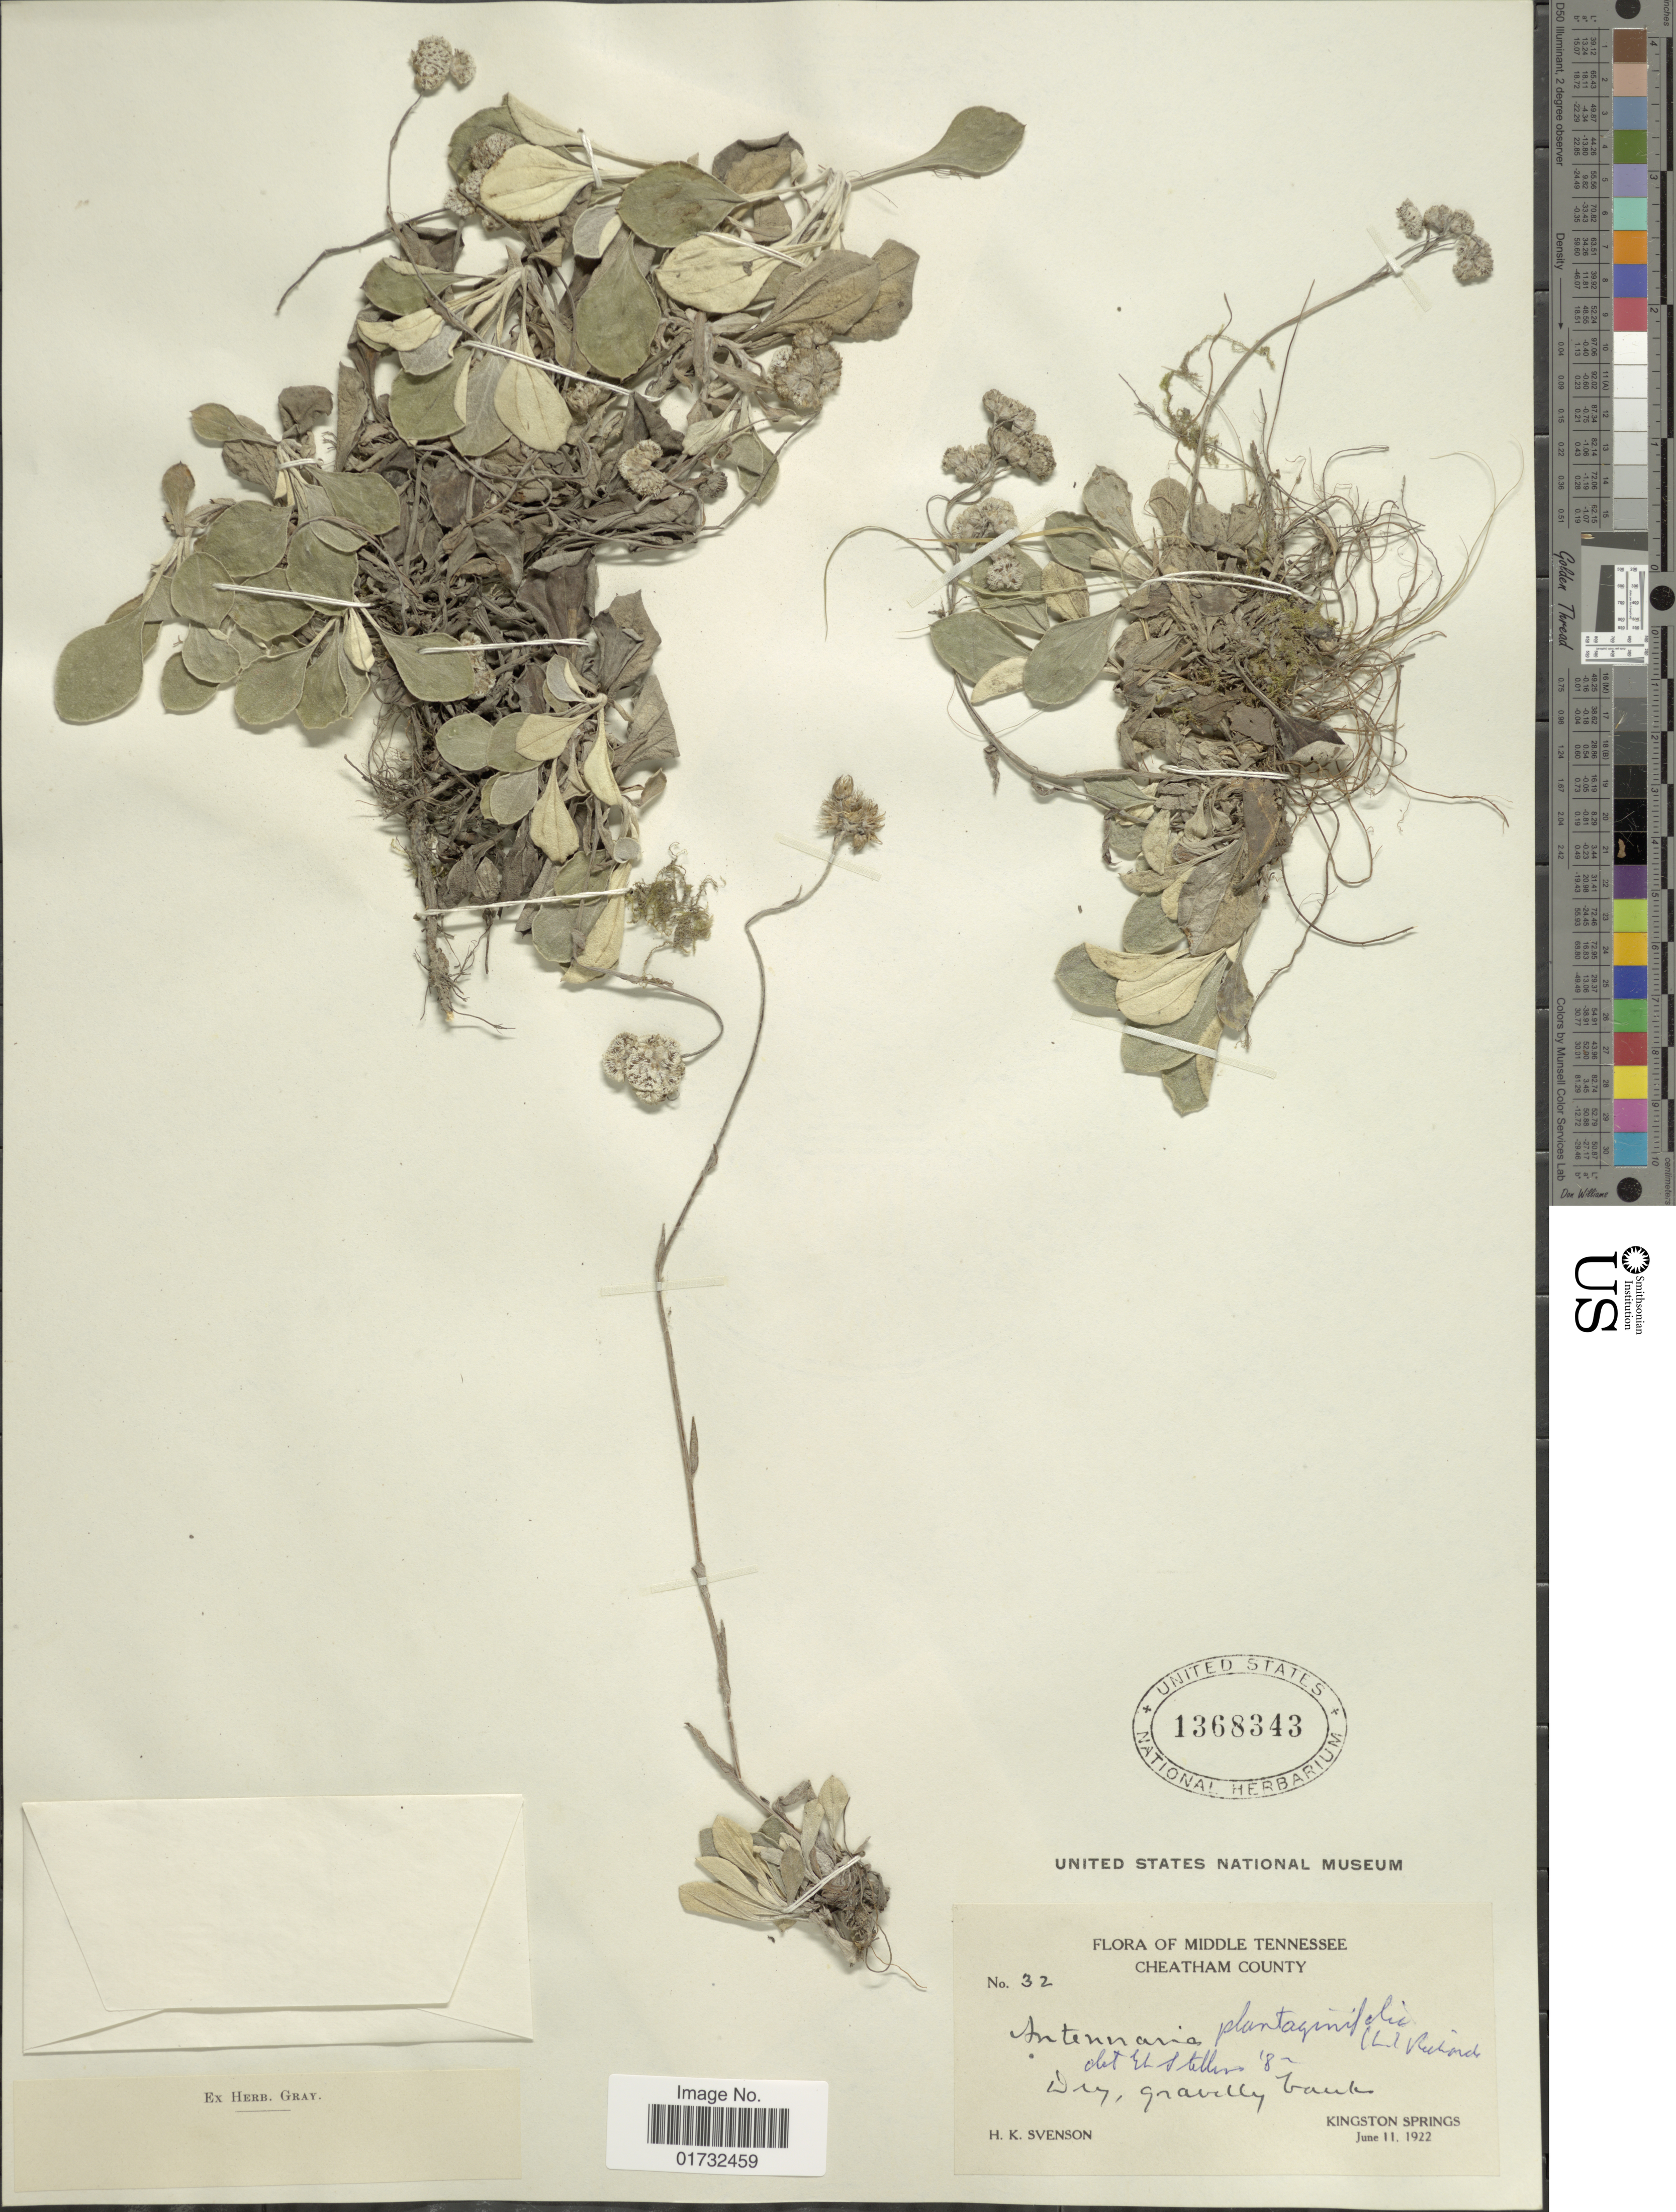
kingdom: Plantae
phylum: Tracheophyta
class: Magnoliopsida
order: Asterales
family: Asteraceae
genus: Antennaria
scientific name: Antennaria plantaginifolia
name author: (L.) Richardson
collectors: H. K. Svenson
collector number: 32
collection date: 1922-06-11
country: United States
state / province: Tennessee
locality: Middle Tennessee. Cheatham County. Kingston Springs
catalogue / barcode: US 1368343